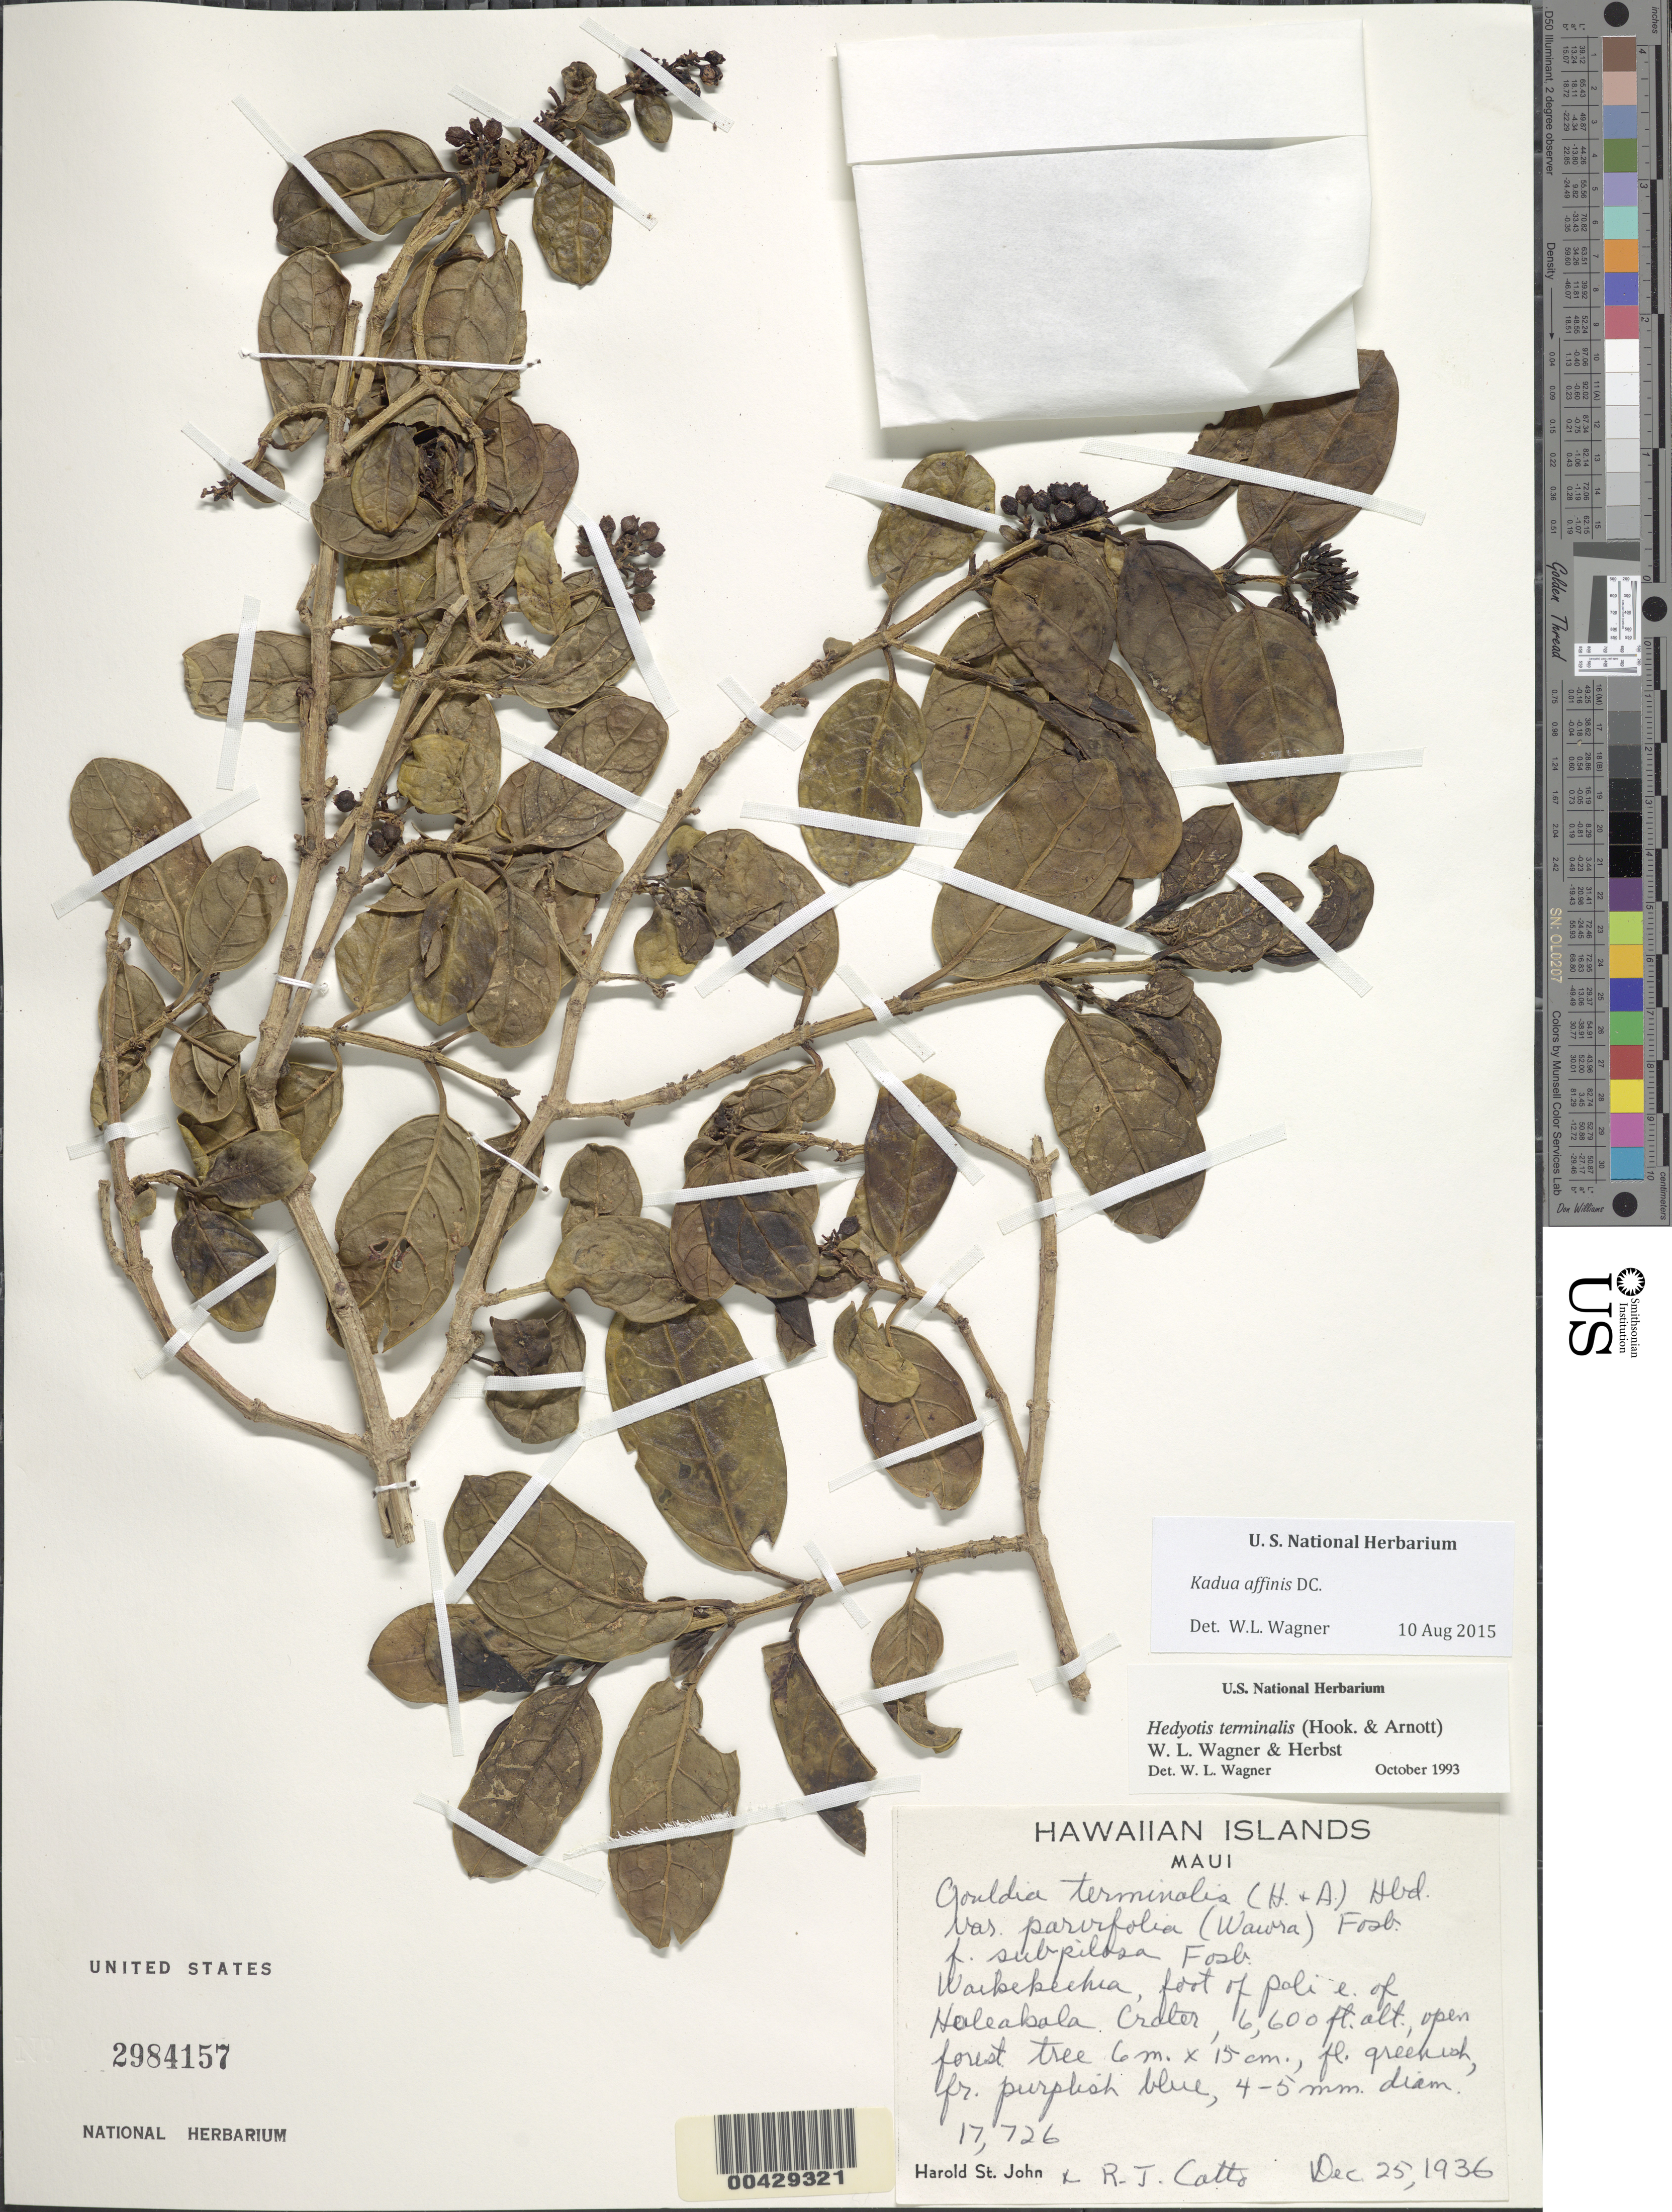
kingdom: Plantae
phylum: Tracheophyta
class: Magnoliopsida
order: Gentianales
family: Rubiaceae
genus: Kadua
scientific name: Kadua affinis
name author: DC.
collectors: H. St. John & R. Catto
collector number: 17726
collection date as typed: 25 Dec 1936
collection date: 1936-12-25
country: United States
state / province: Hawaii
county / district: Maui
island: Maui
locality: Waikekeehia, foot of pali east of Haleakala Carater.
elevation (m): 2012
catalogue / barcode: US 2984157